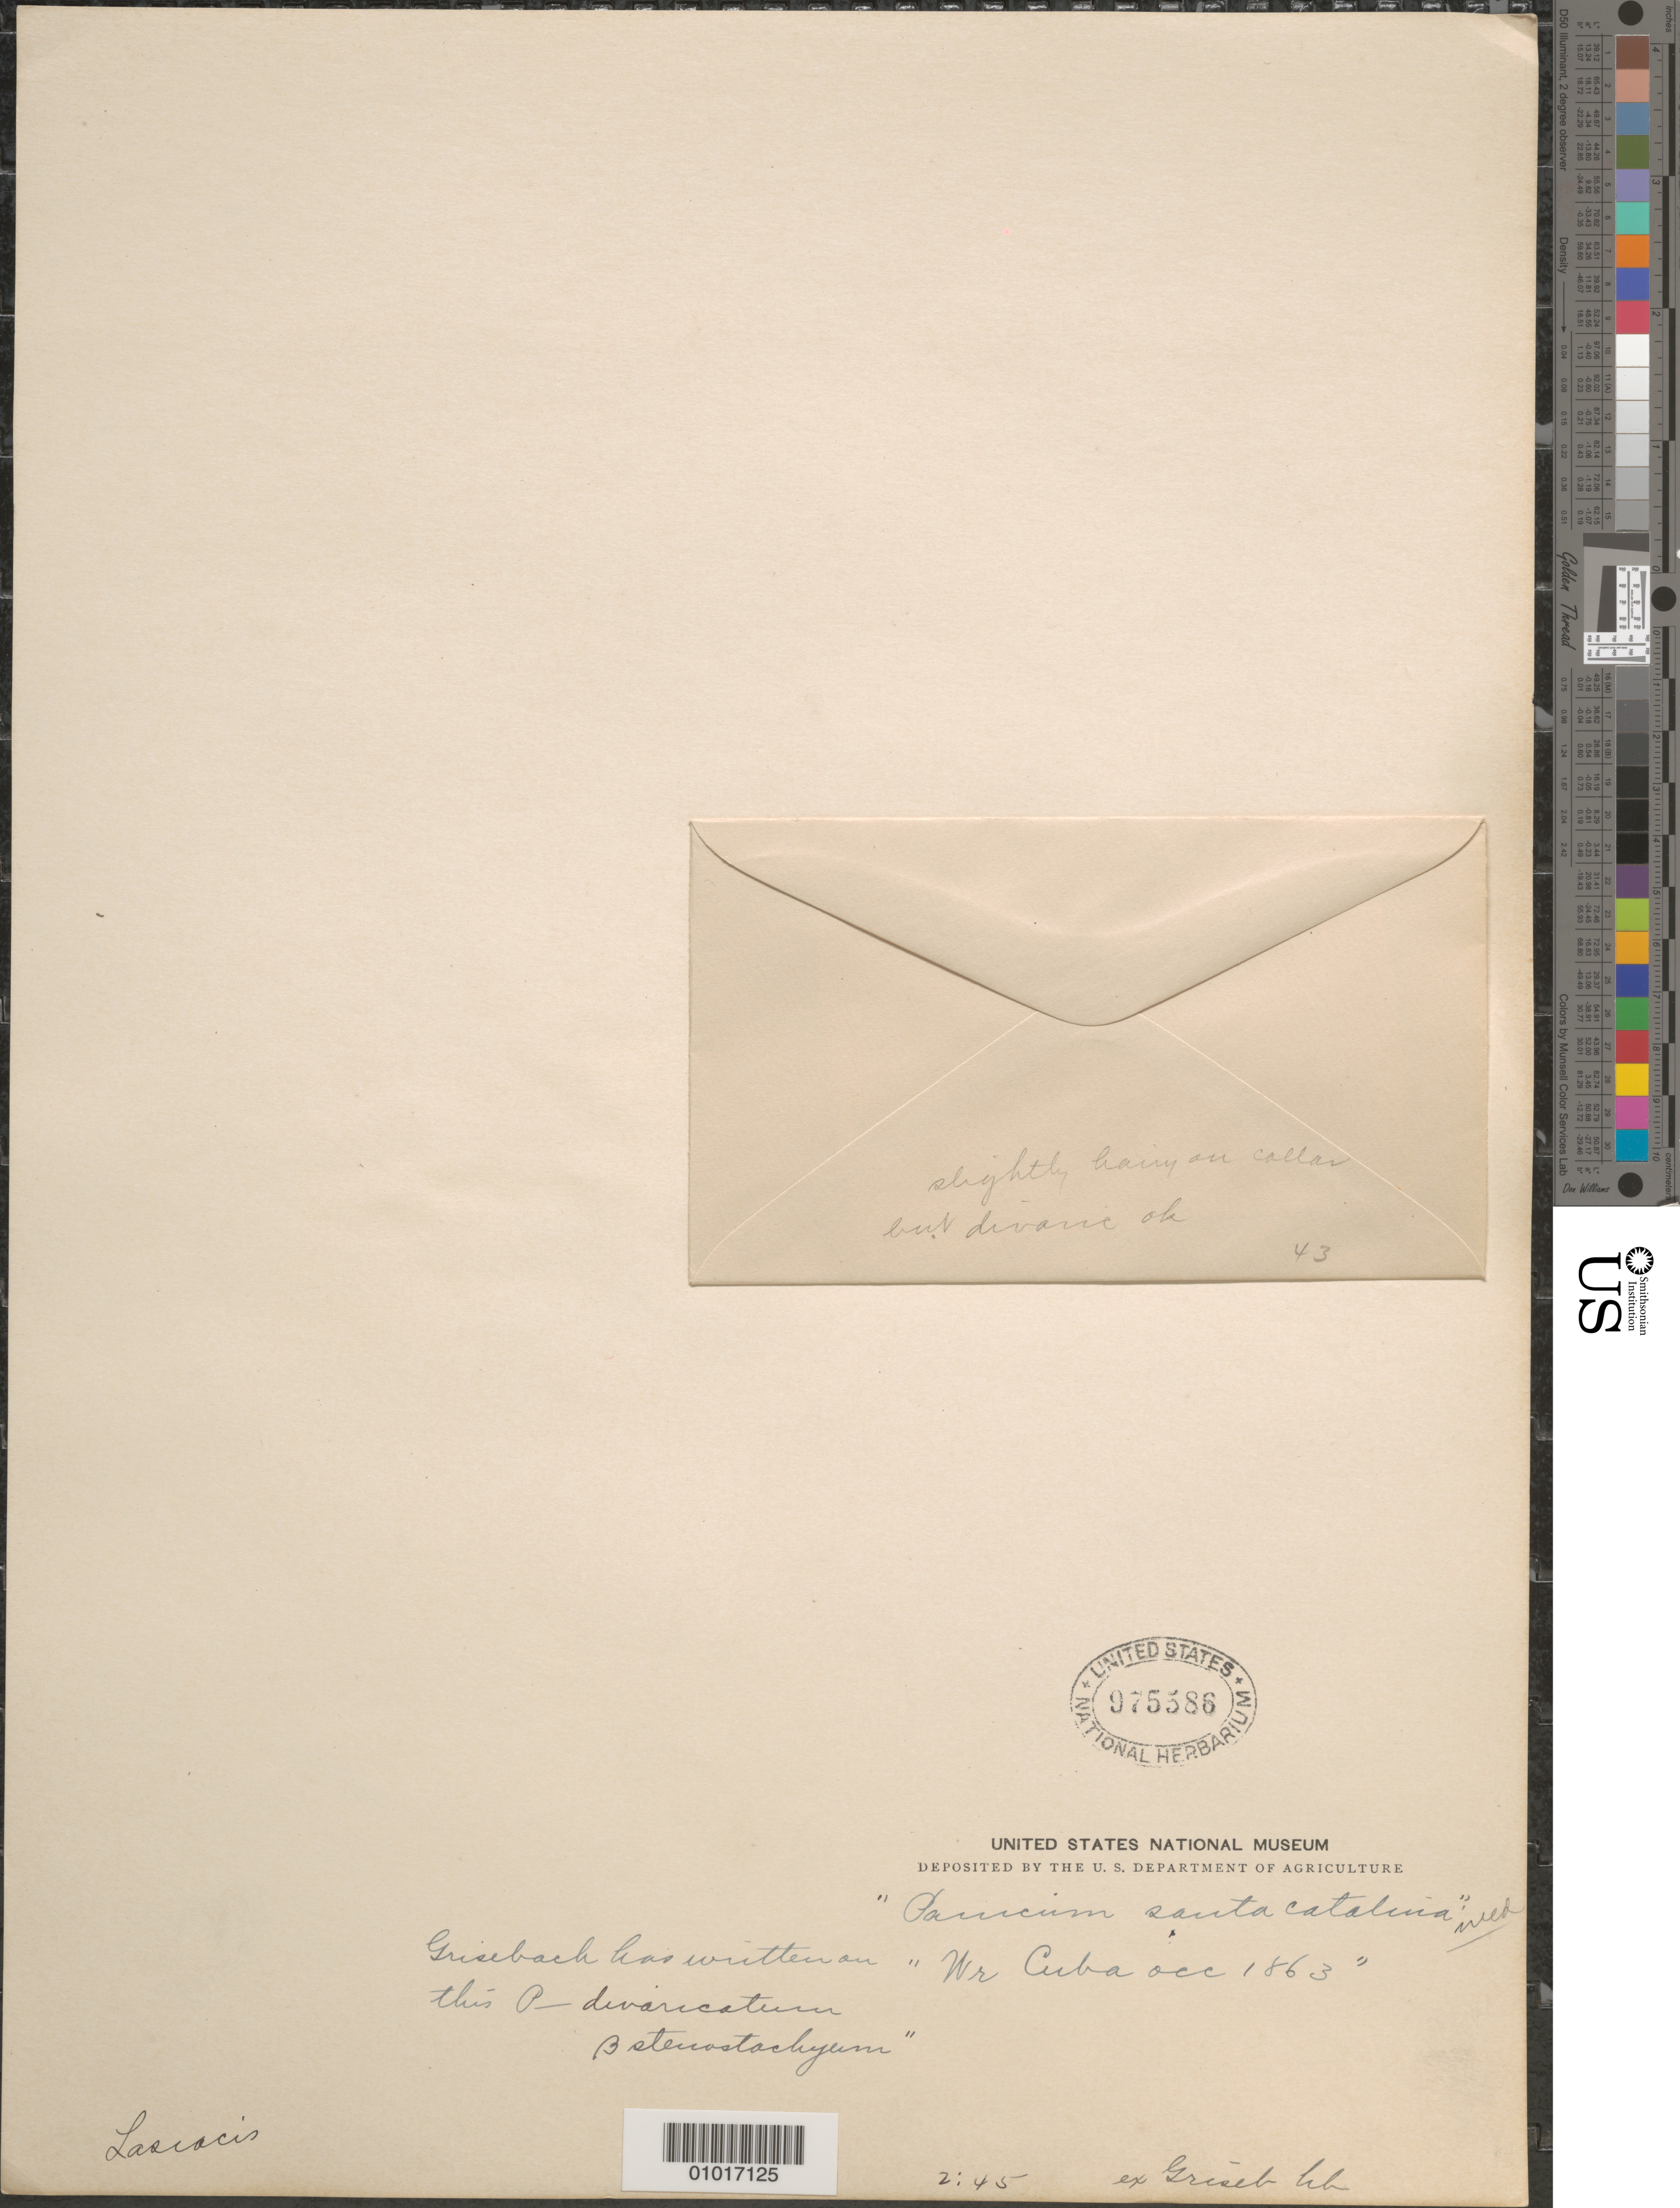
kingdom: Plantae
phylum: Tracheophyta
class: Liliopsida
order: Poales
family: Poaceae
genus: Lasiacis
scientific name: Lasiacis divaricata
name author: (L.) Hitchc.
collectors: C. Wright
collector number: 43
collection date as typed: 01 Jan 1863 to 31 Dec 1863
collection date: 1863-01-01/1863-12-31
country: Cuba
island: Cuba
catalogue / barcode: US 975586